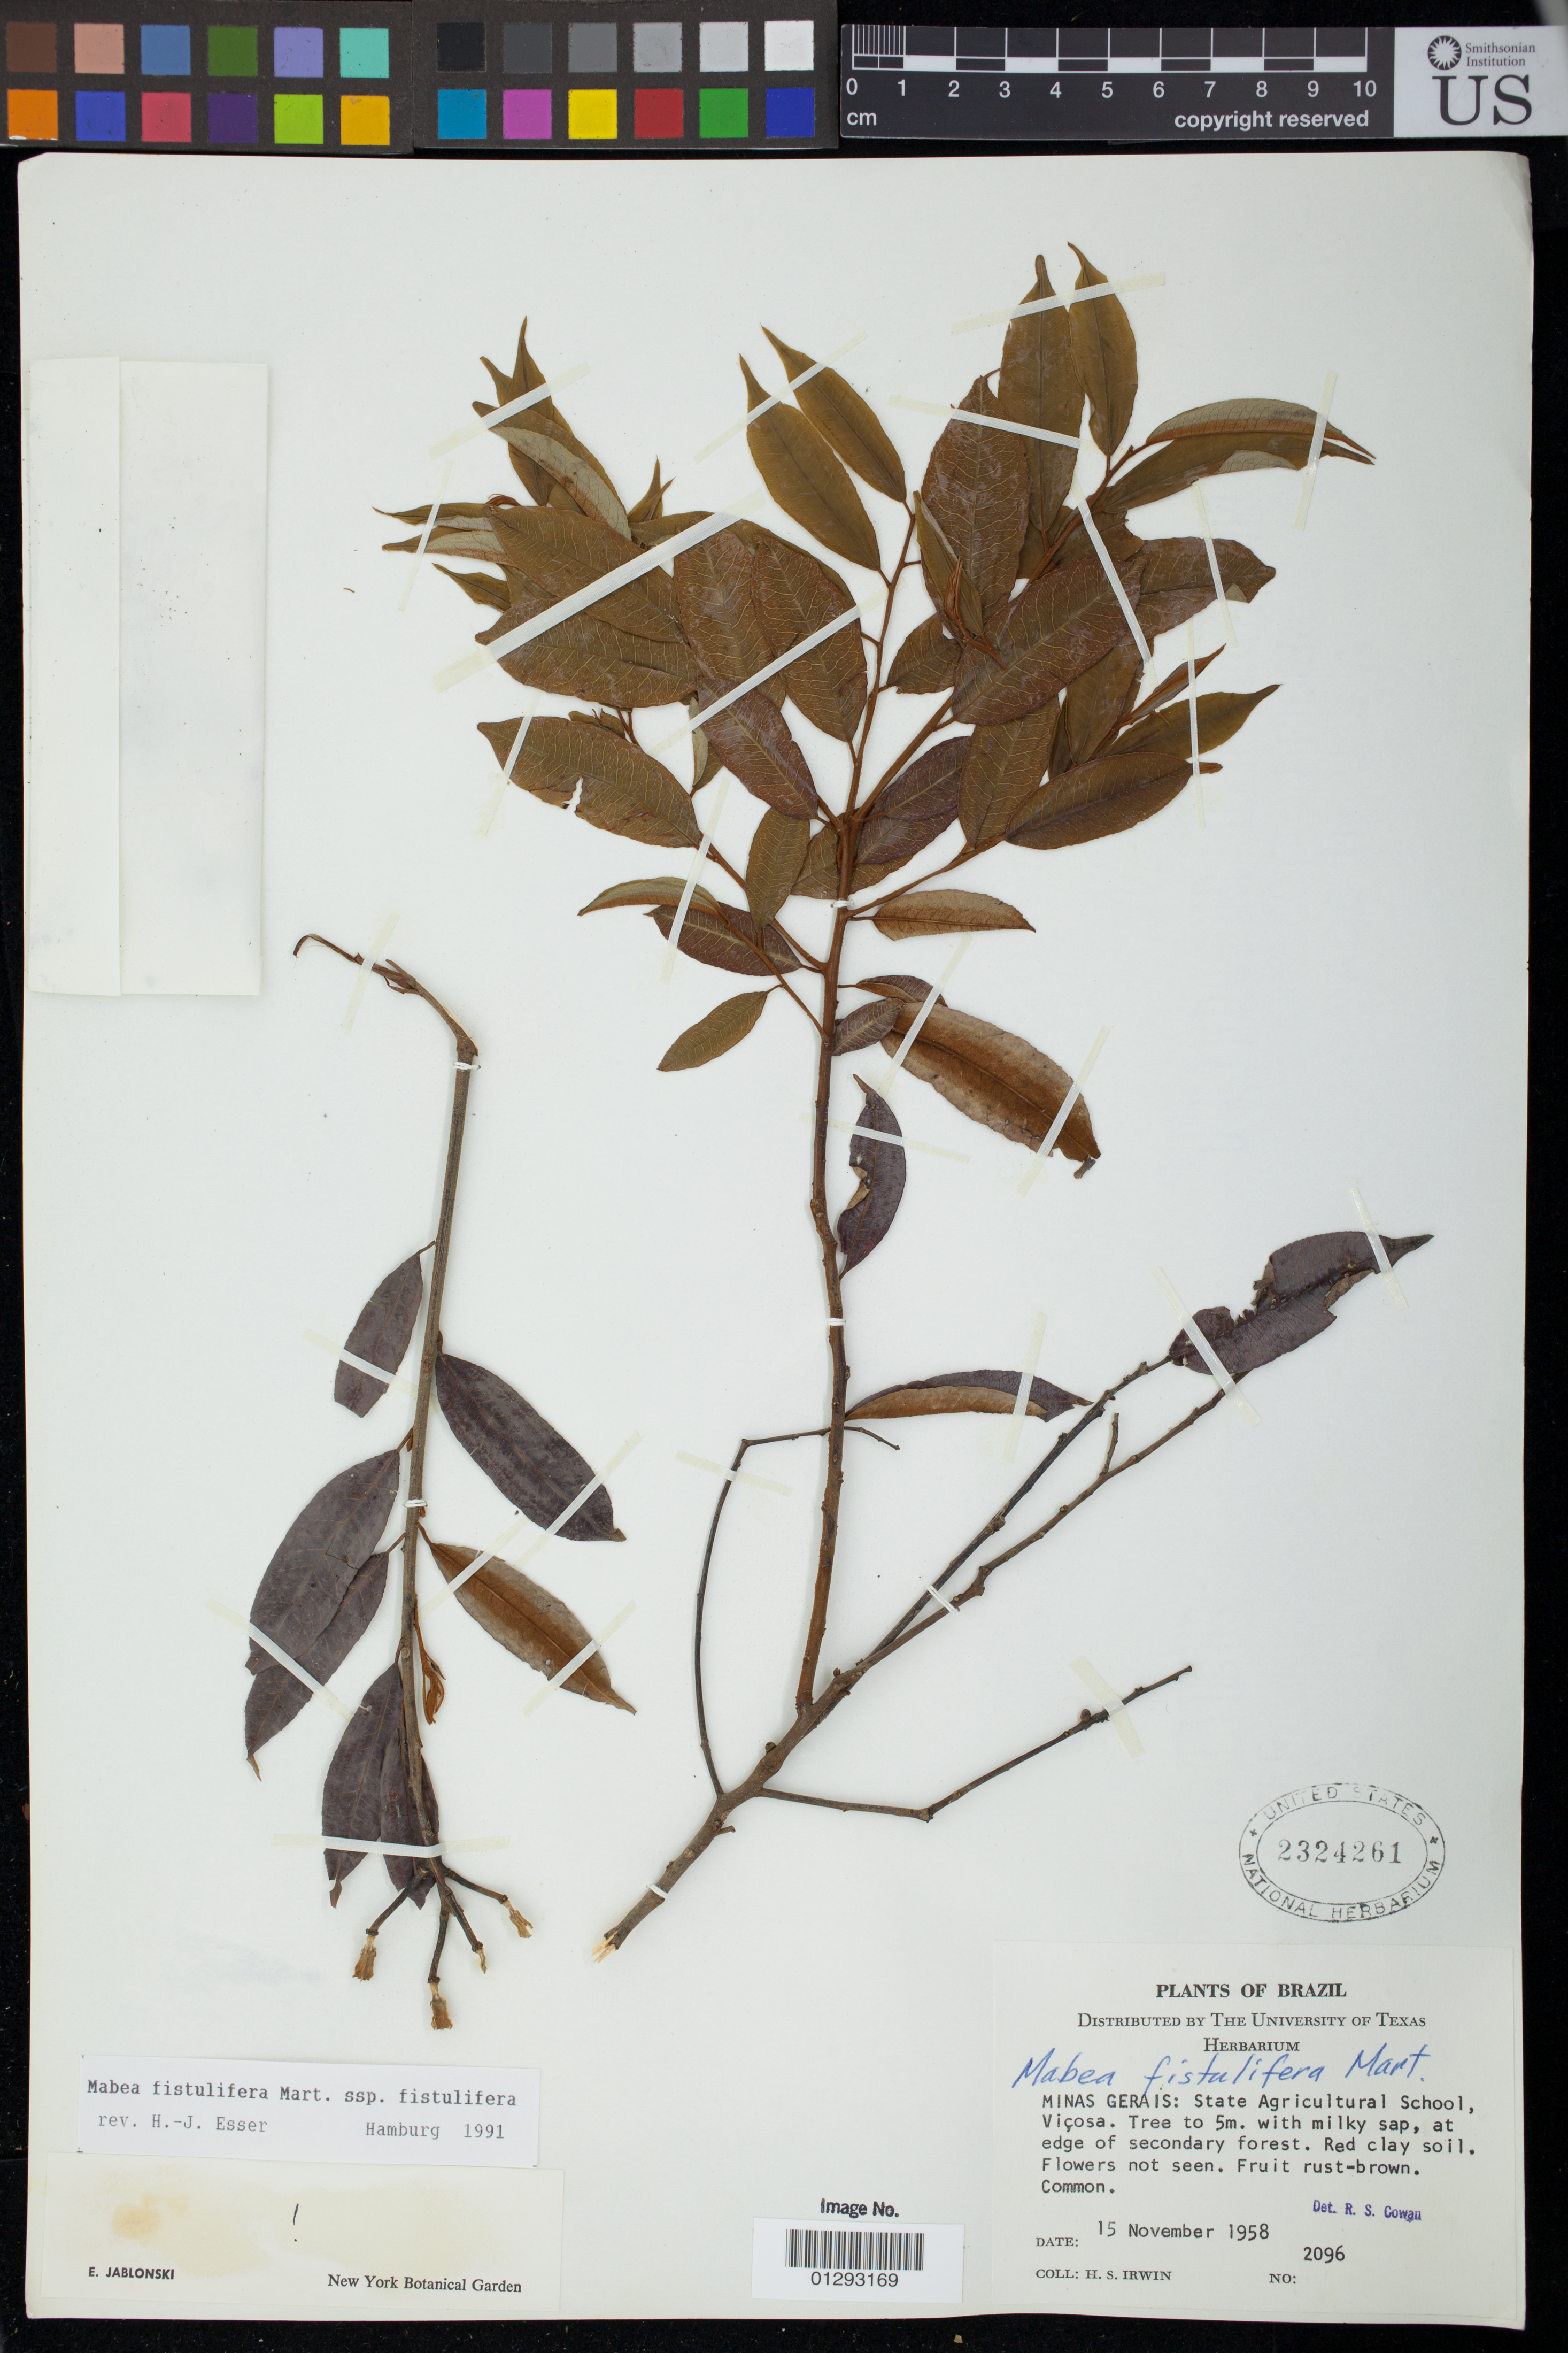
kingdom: Plantae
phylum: Tracheophyta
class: Magnoliopsida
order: Malpighiales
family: Euphorbiaceae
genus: Mabea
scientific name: Mabea fistulifera subsp. fistulifera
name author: Mart.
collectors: H. Irwin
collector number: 2096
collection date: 1958-11-15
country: Brazil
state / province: Minas Gerais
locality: State Agricultural School, Vicosa.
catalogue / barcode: US 2324261